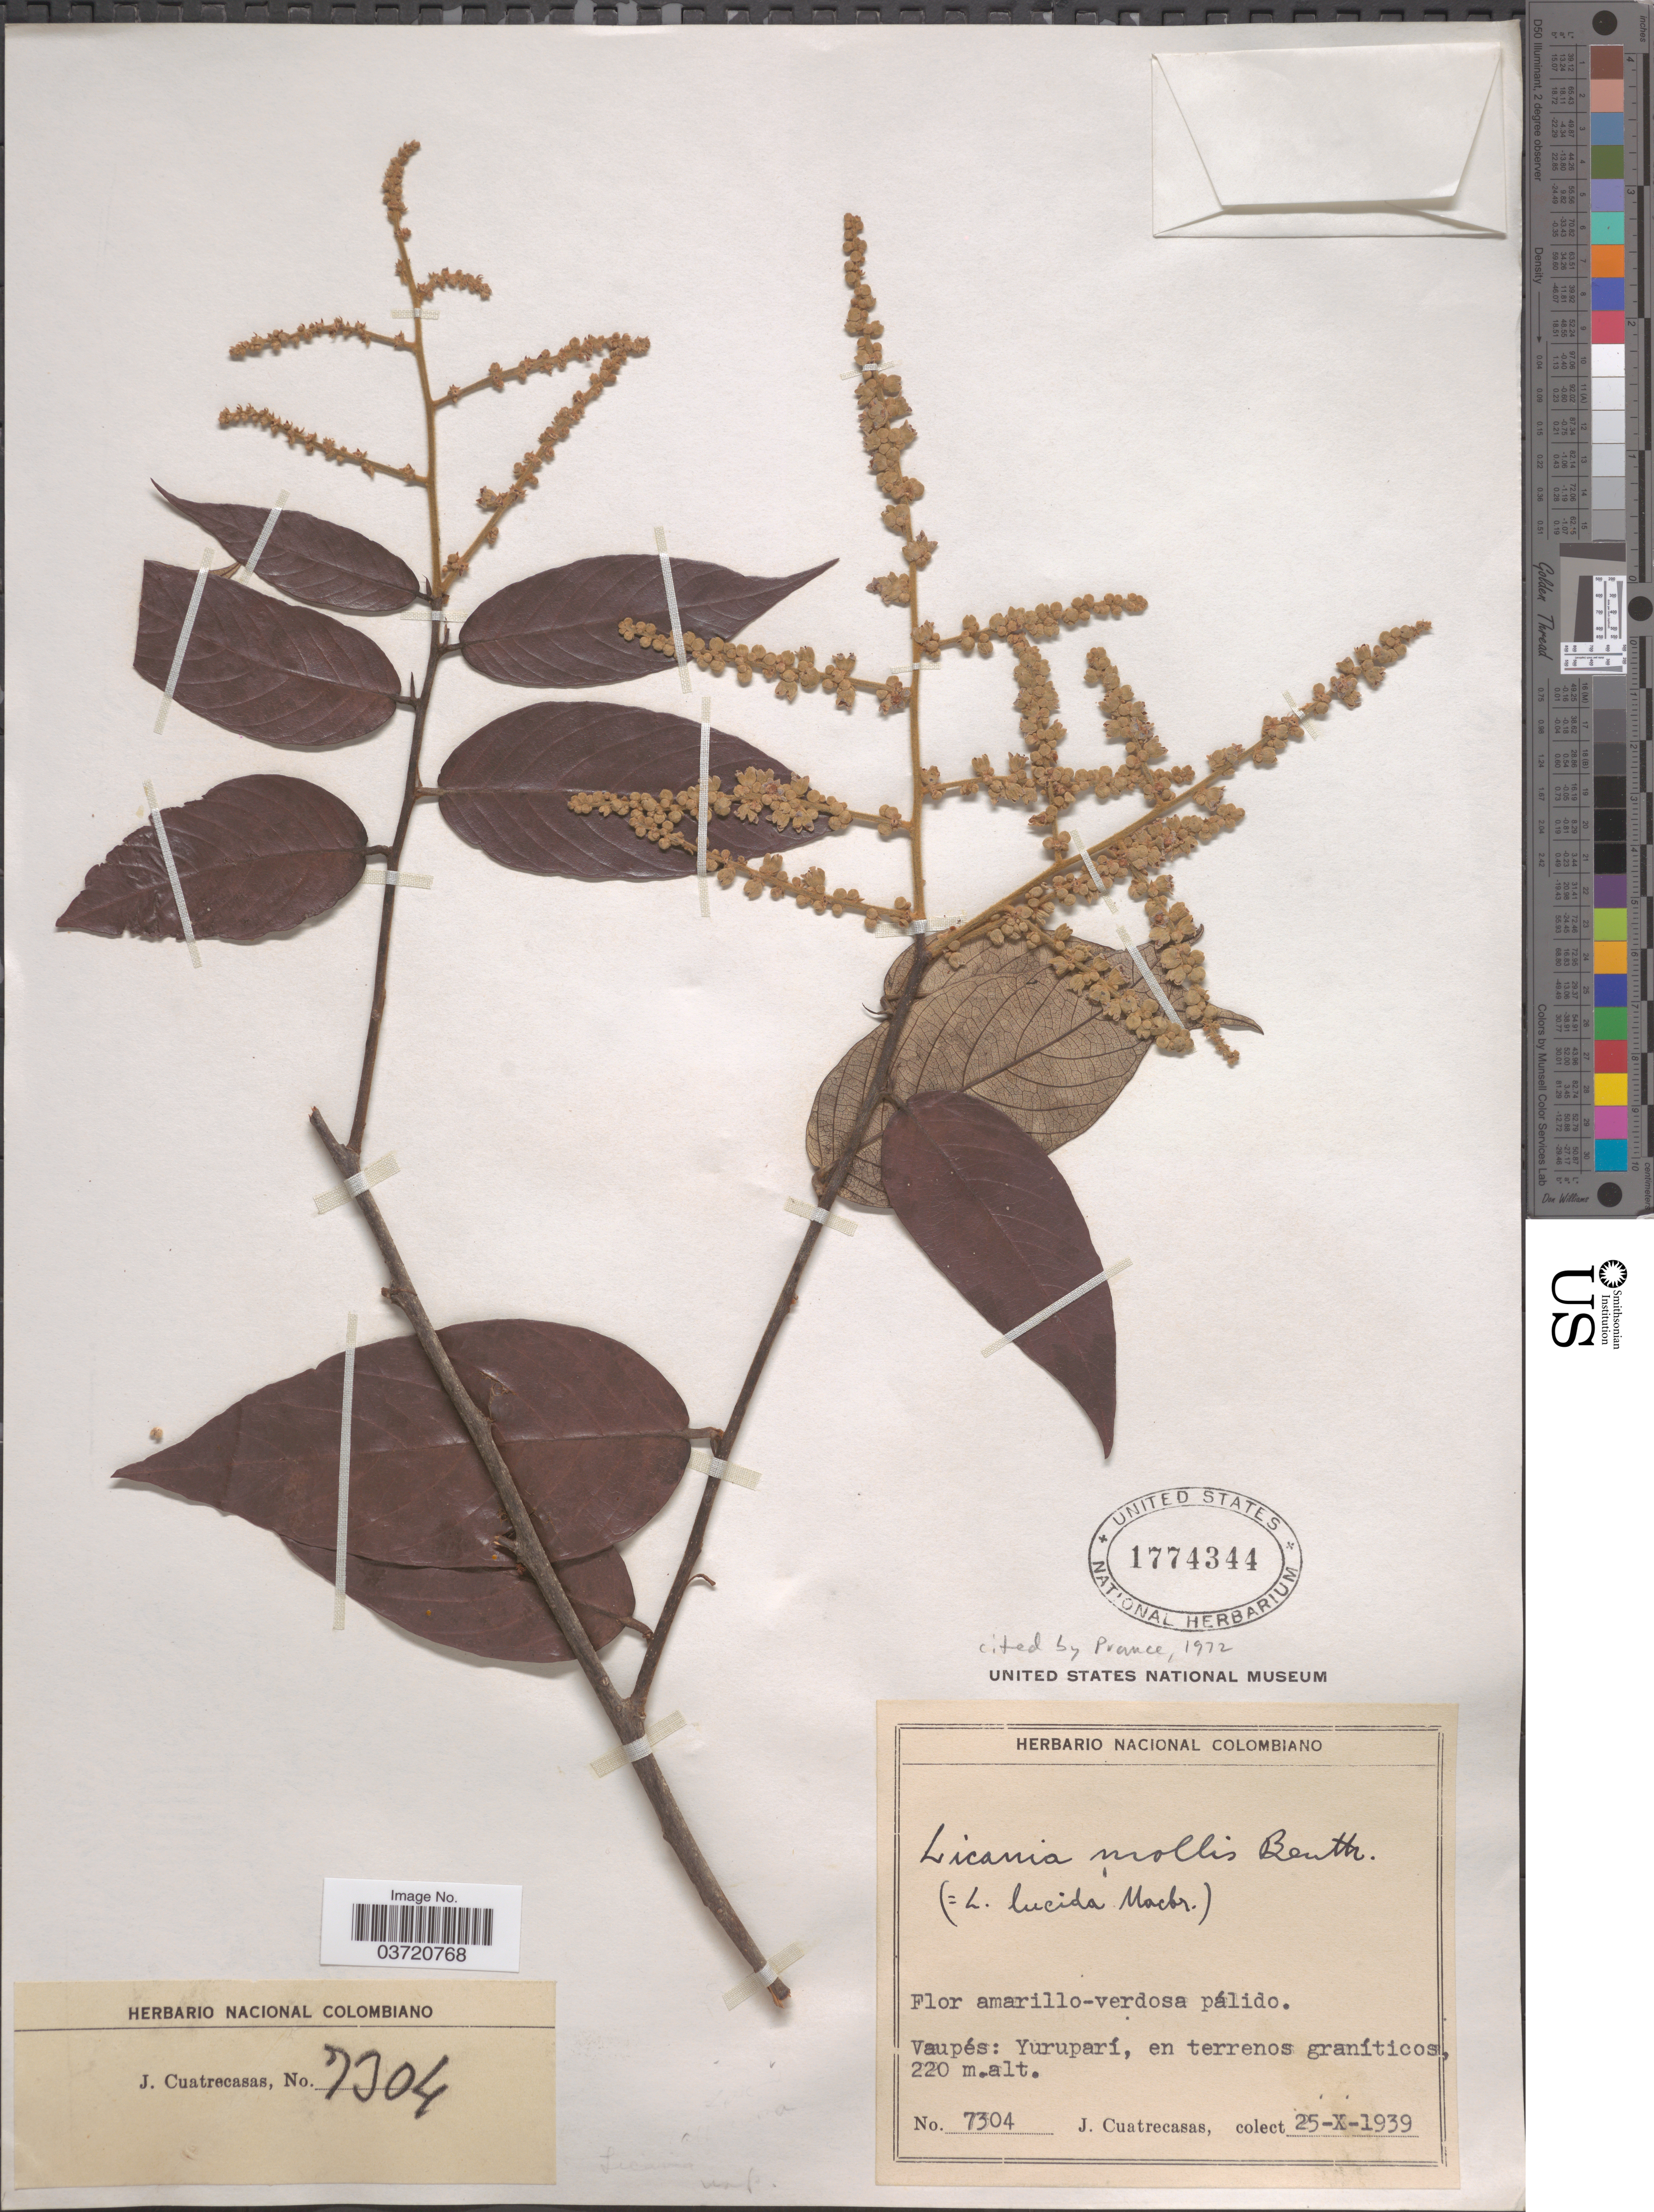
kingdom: Plantae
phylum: Tracheophyta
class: Magnoliopsida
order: Malpighiales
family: Chrysobalanaceae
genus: Licania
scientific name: Licania mollis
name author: Benth.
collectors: J. Cuatrecasas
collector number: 7304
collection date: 1939-10-25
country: Colombia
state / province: Vaupés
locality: Yuruparí.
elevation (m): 220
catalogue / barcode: US 1774344